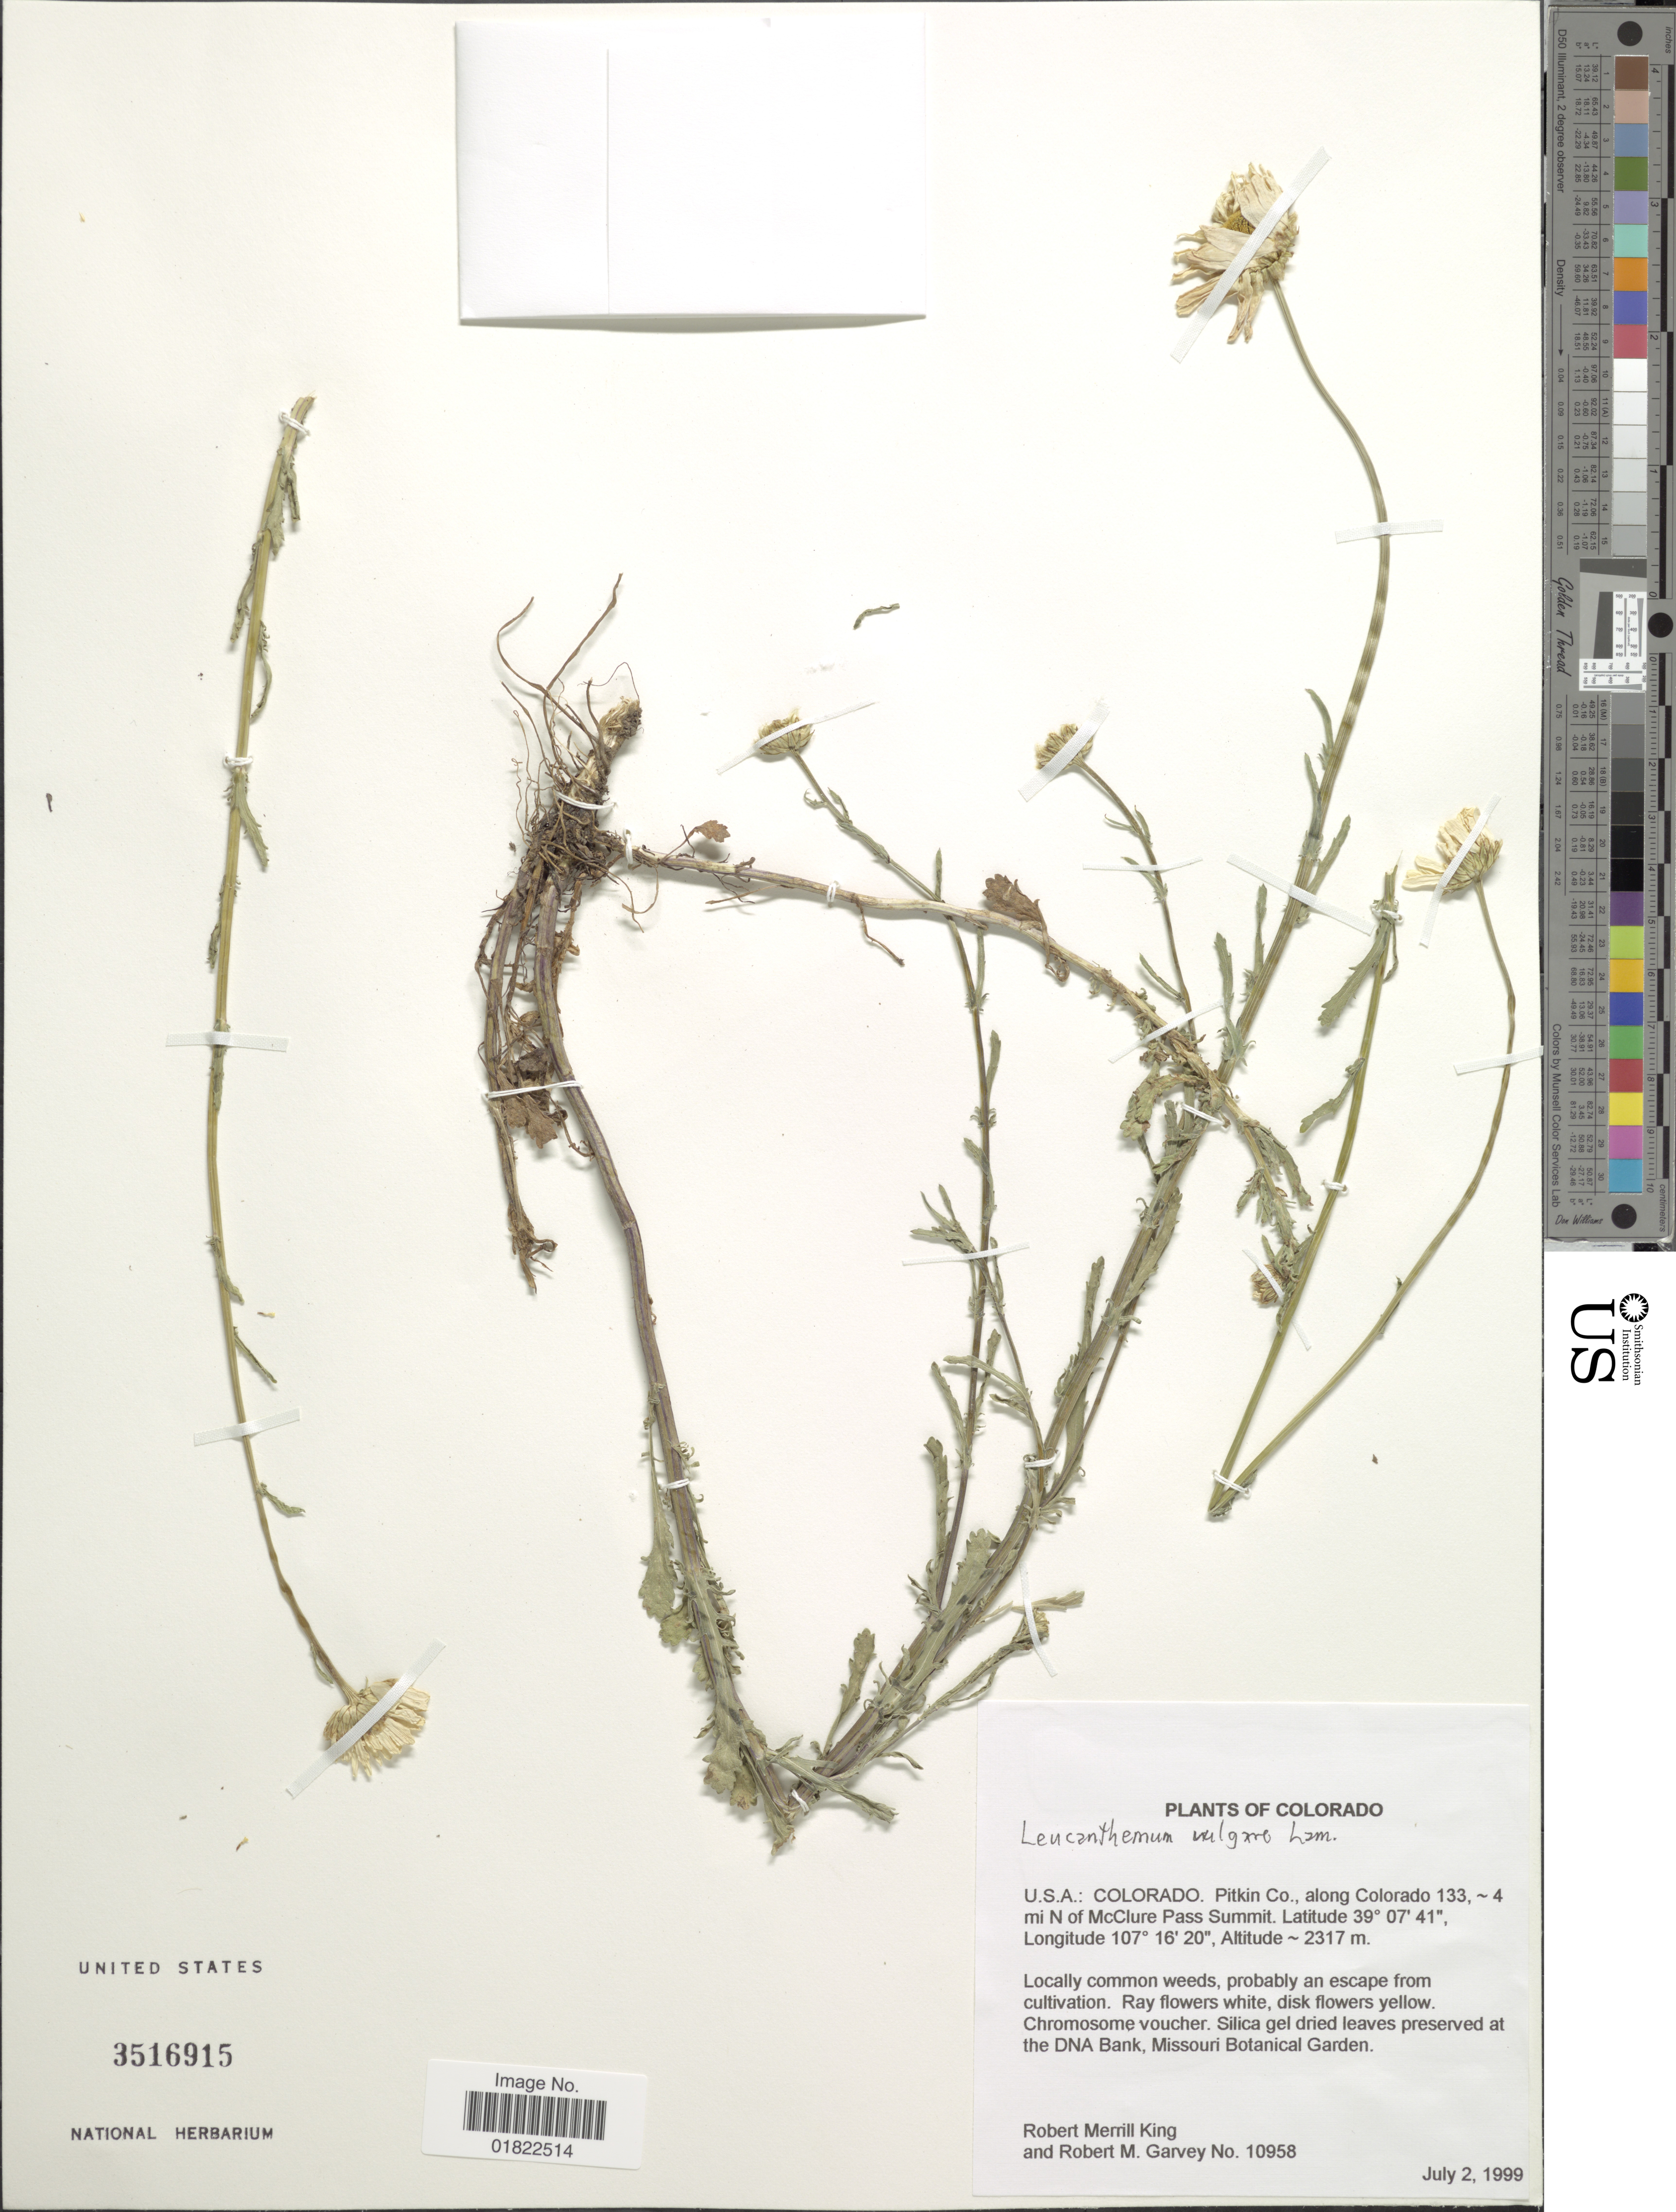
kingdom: Plantae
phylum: Tracheophyta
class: Magnoliopsida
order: Asterales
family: Asteraceae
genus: Leucanthemum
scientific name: Leucanthemum vulgare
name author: Lam.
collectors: R. M. King & R. Garvey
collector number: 10958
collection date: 1999-07-02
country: United States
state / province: Colorado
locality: Pitkin Co., along Colorado 133 :4 mi N of McClure Pass Summit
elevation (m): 2317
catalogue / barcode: US 3516915